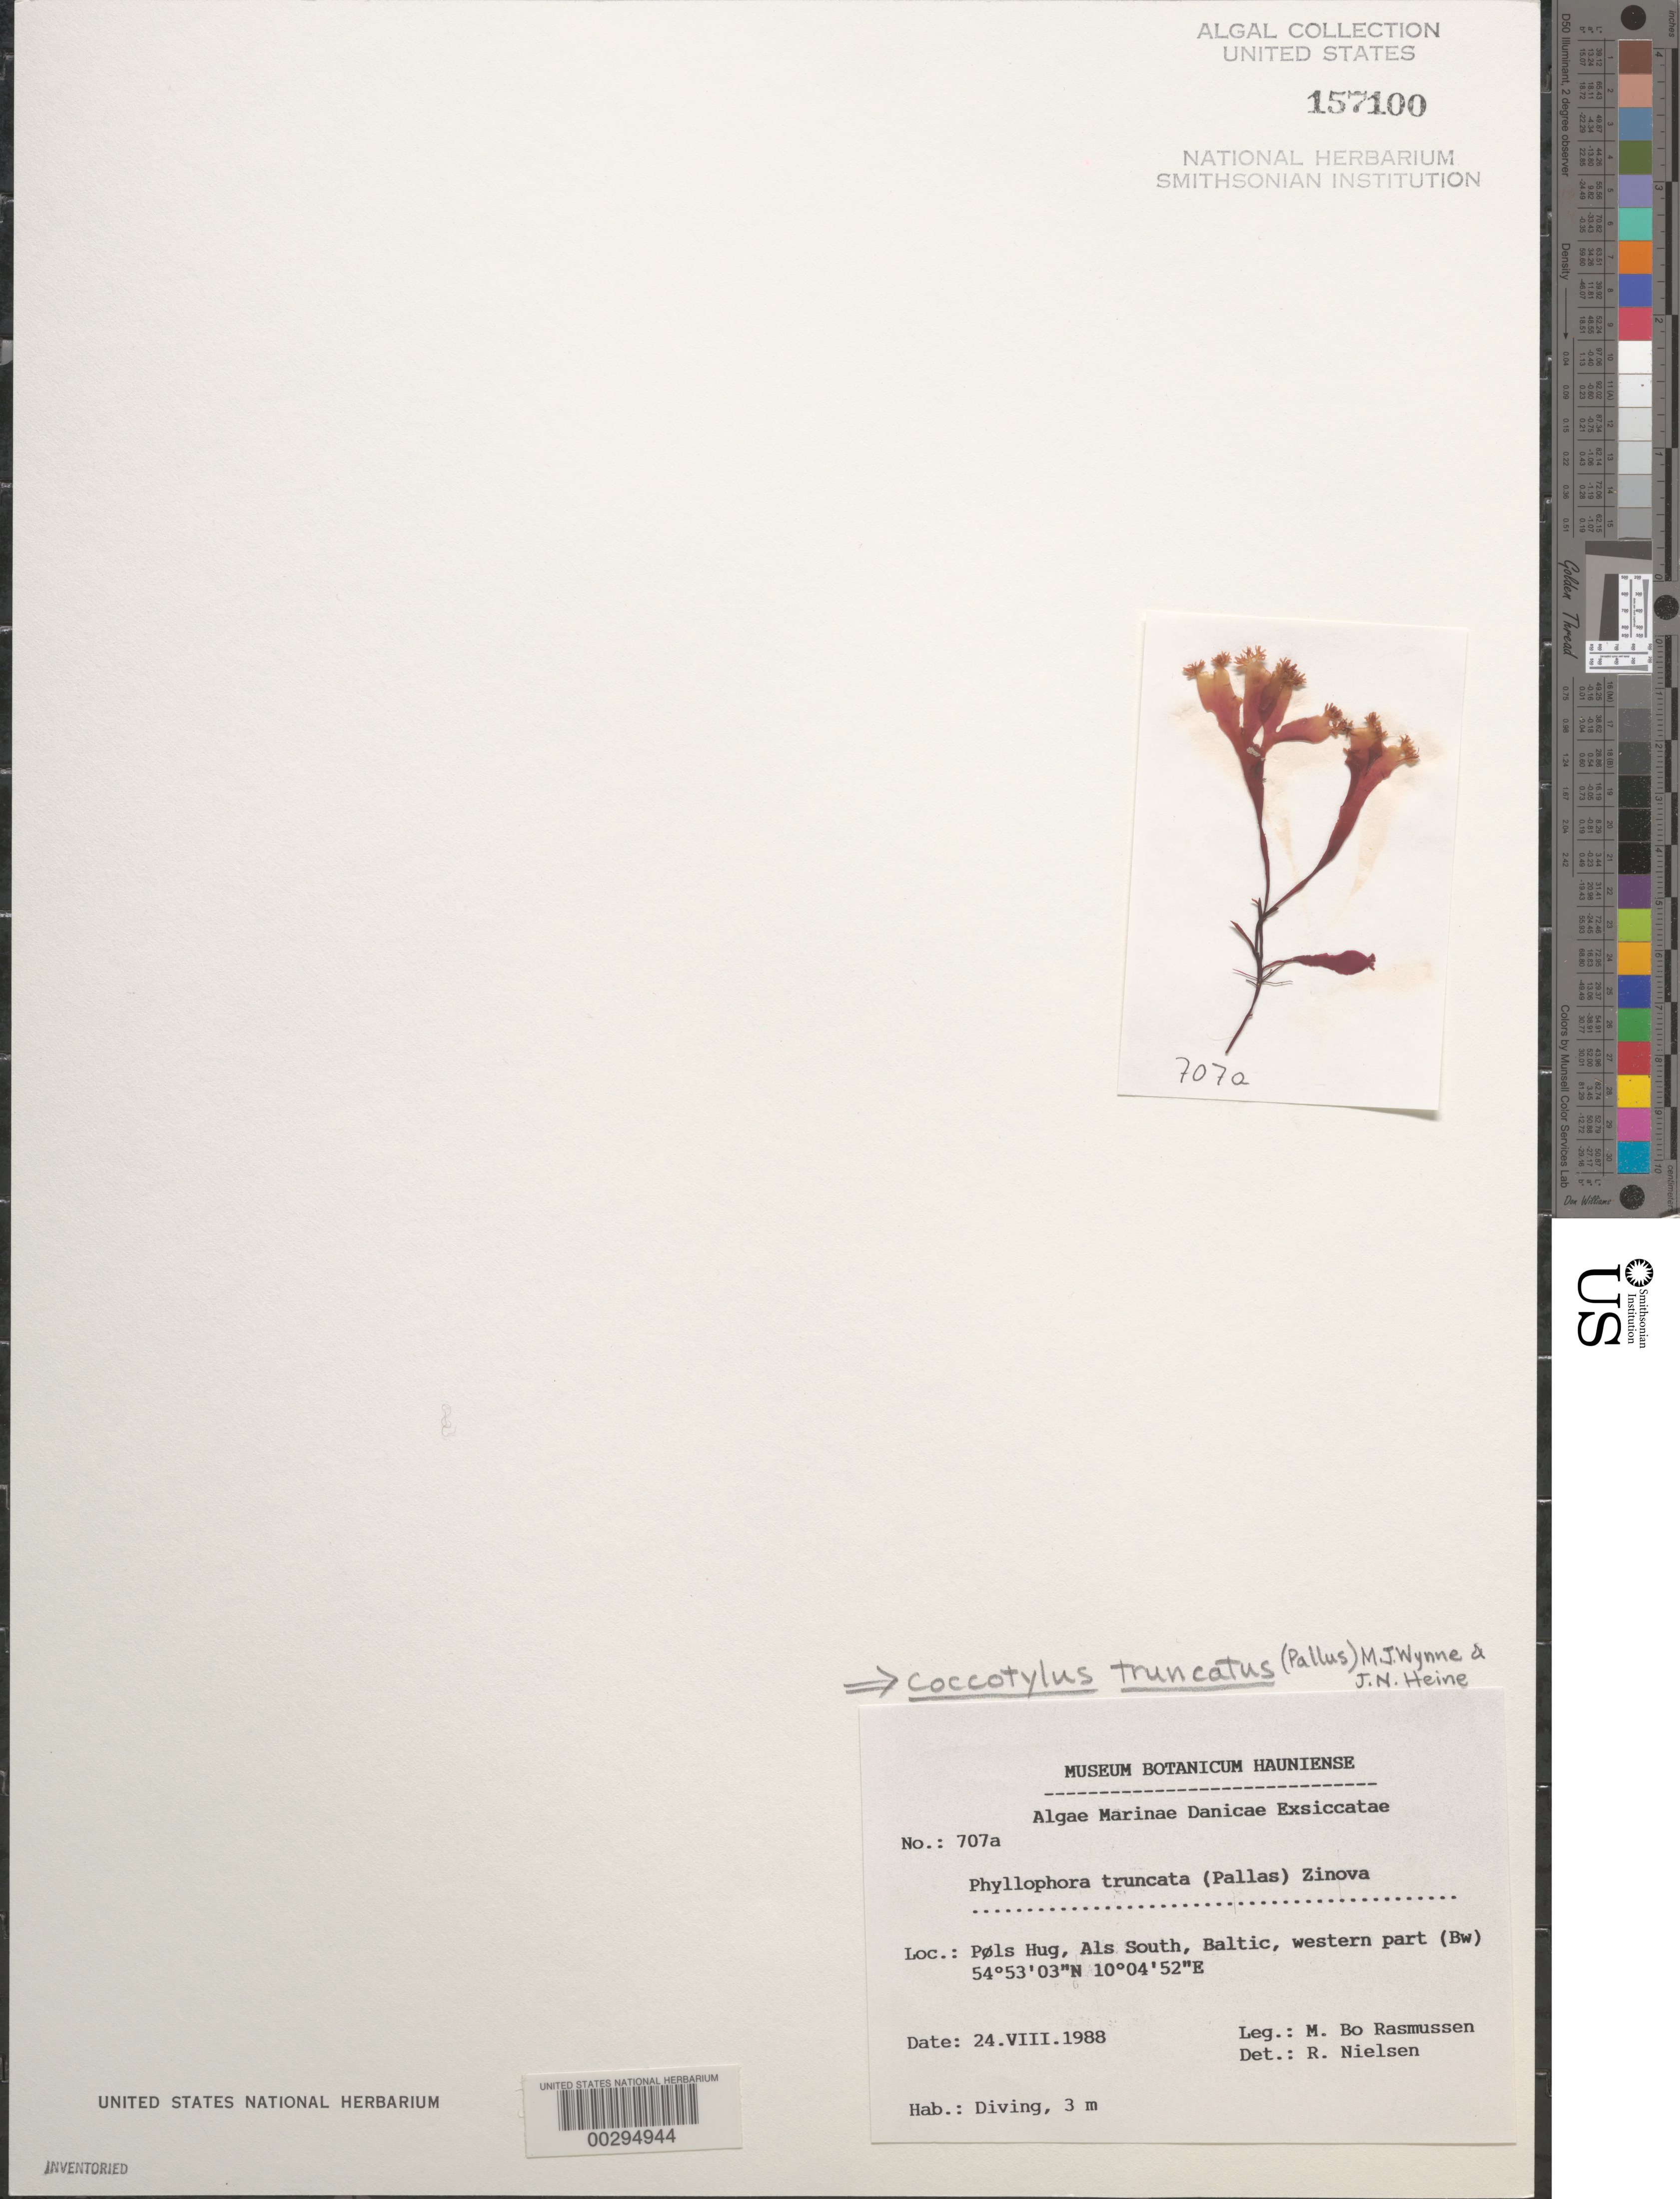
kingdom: Plantae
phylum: Rhodophyta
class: Florideophyceae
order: Gigartinales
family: Phyllophoraceae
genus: Coccotylus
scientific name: Coccotylus truncatus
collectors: M. Rasmussen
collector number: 707a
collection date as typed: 24 Aug 1988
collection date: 1988-08-24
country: Denmark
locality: Pols Hug, Als South, Baltic Sea, western part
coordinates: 54 53'03"N, 10 04'52"E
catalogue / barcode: US 157100